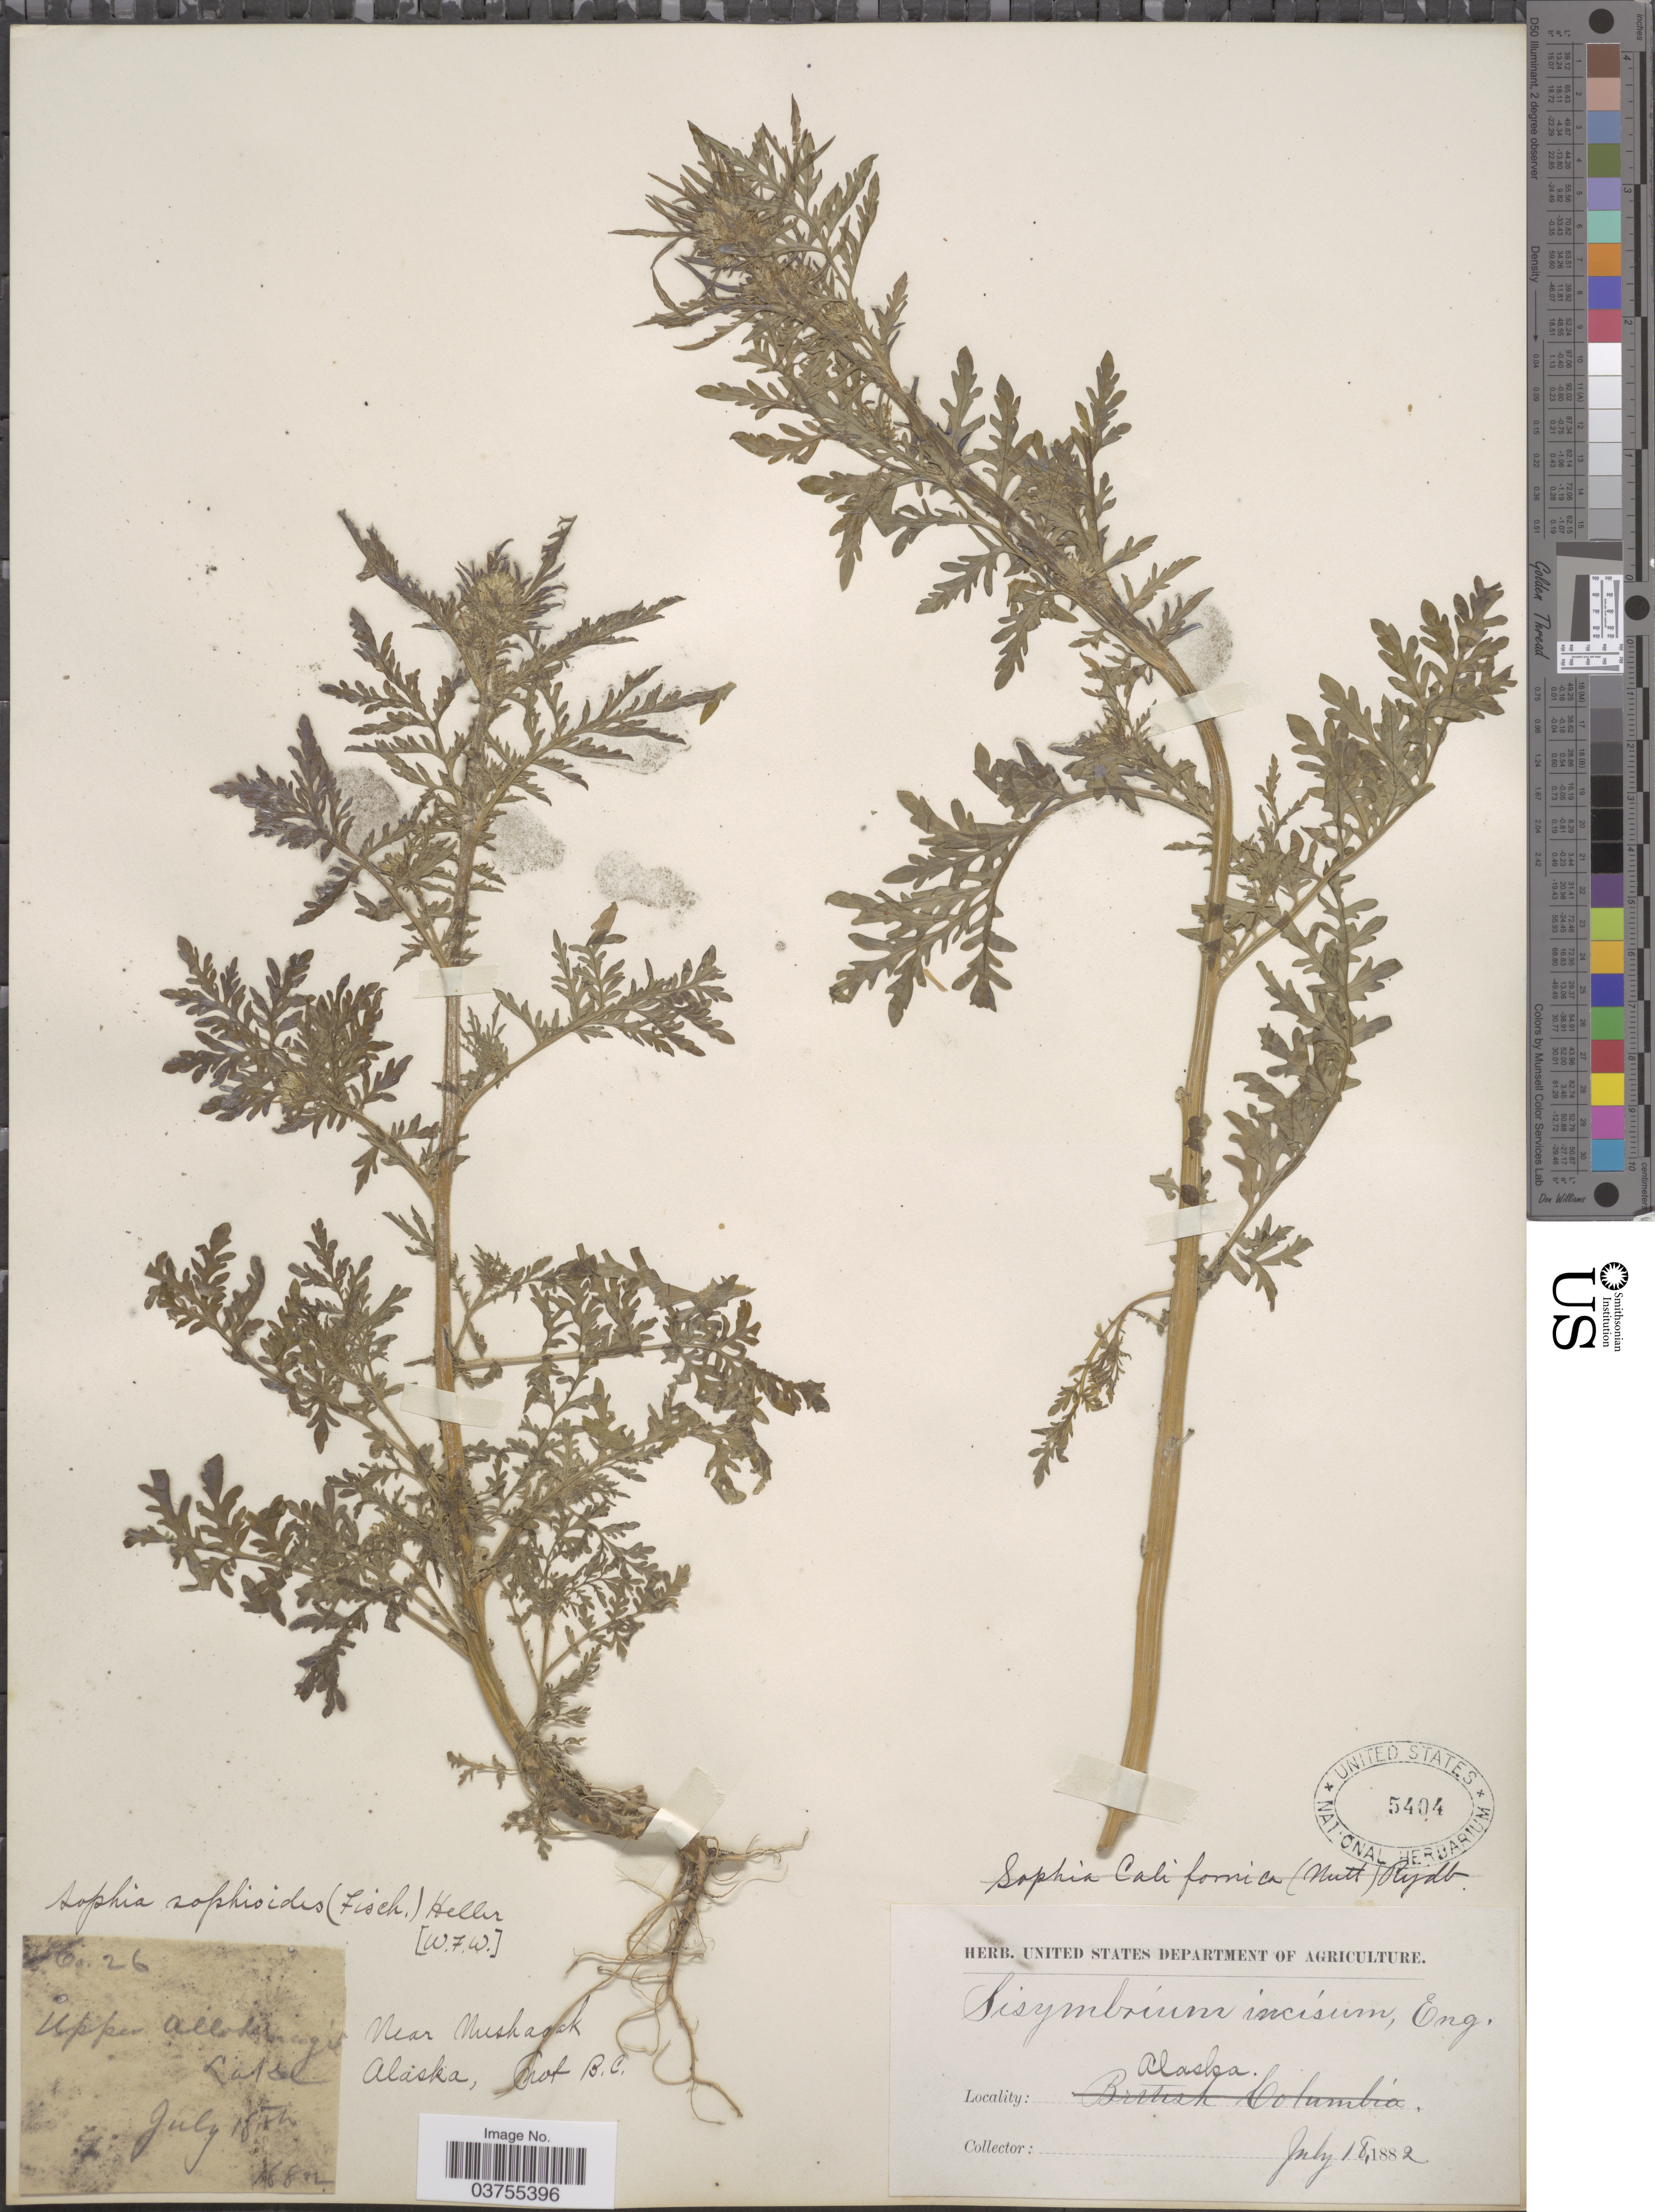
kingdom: Plantae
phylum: Tracheophyta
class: Magnoliopsida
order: Brassicales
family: Brassicaceae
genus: Descurainia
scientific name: Descurainia sophioides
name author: (Fisch.) O.E. Schultz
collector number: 626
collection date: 1882-07-18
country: United States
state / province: Alaska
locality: Upper Aleknagik Lake. near Nushagak.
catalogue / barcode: US 5404